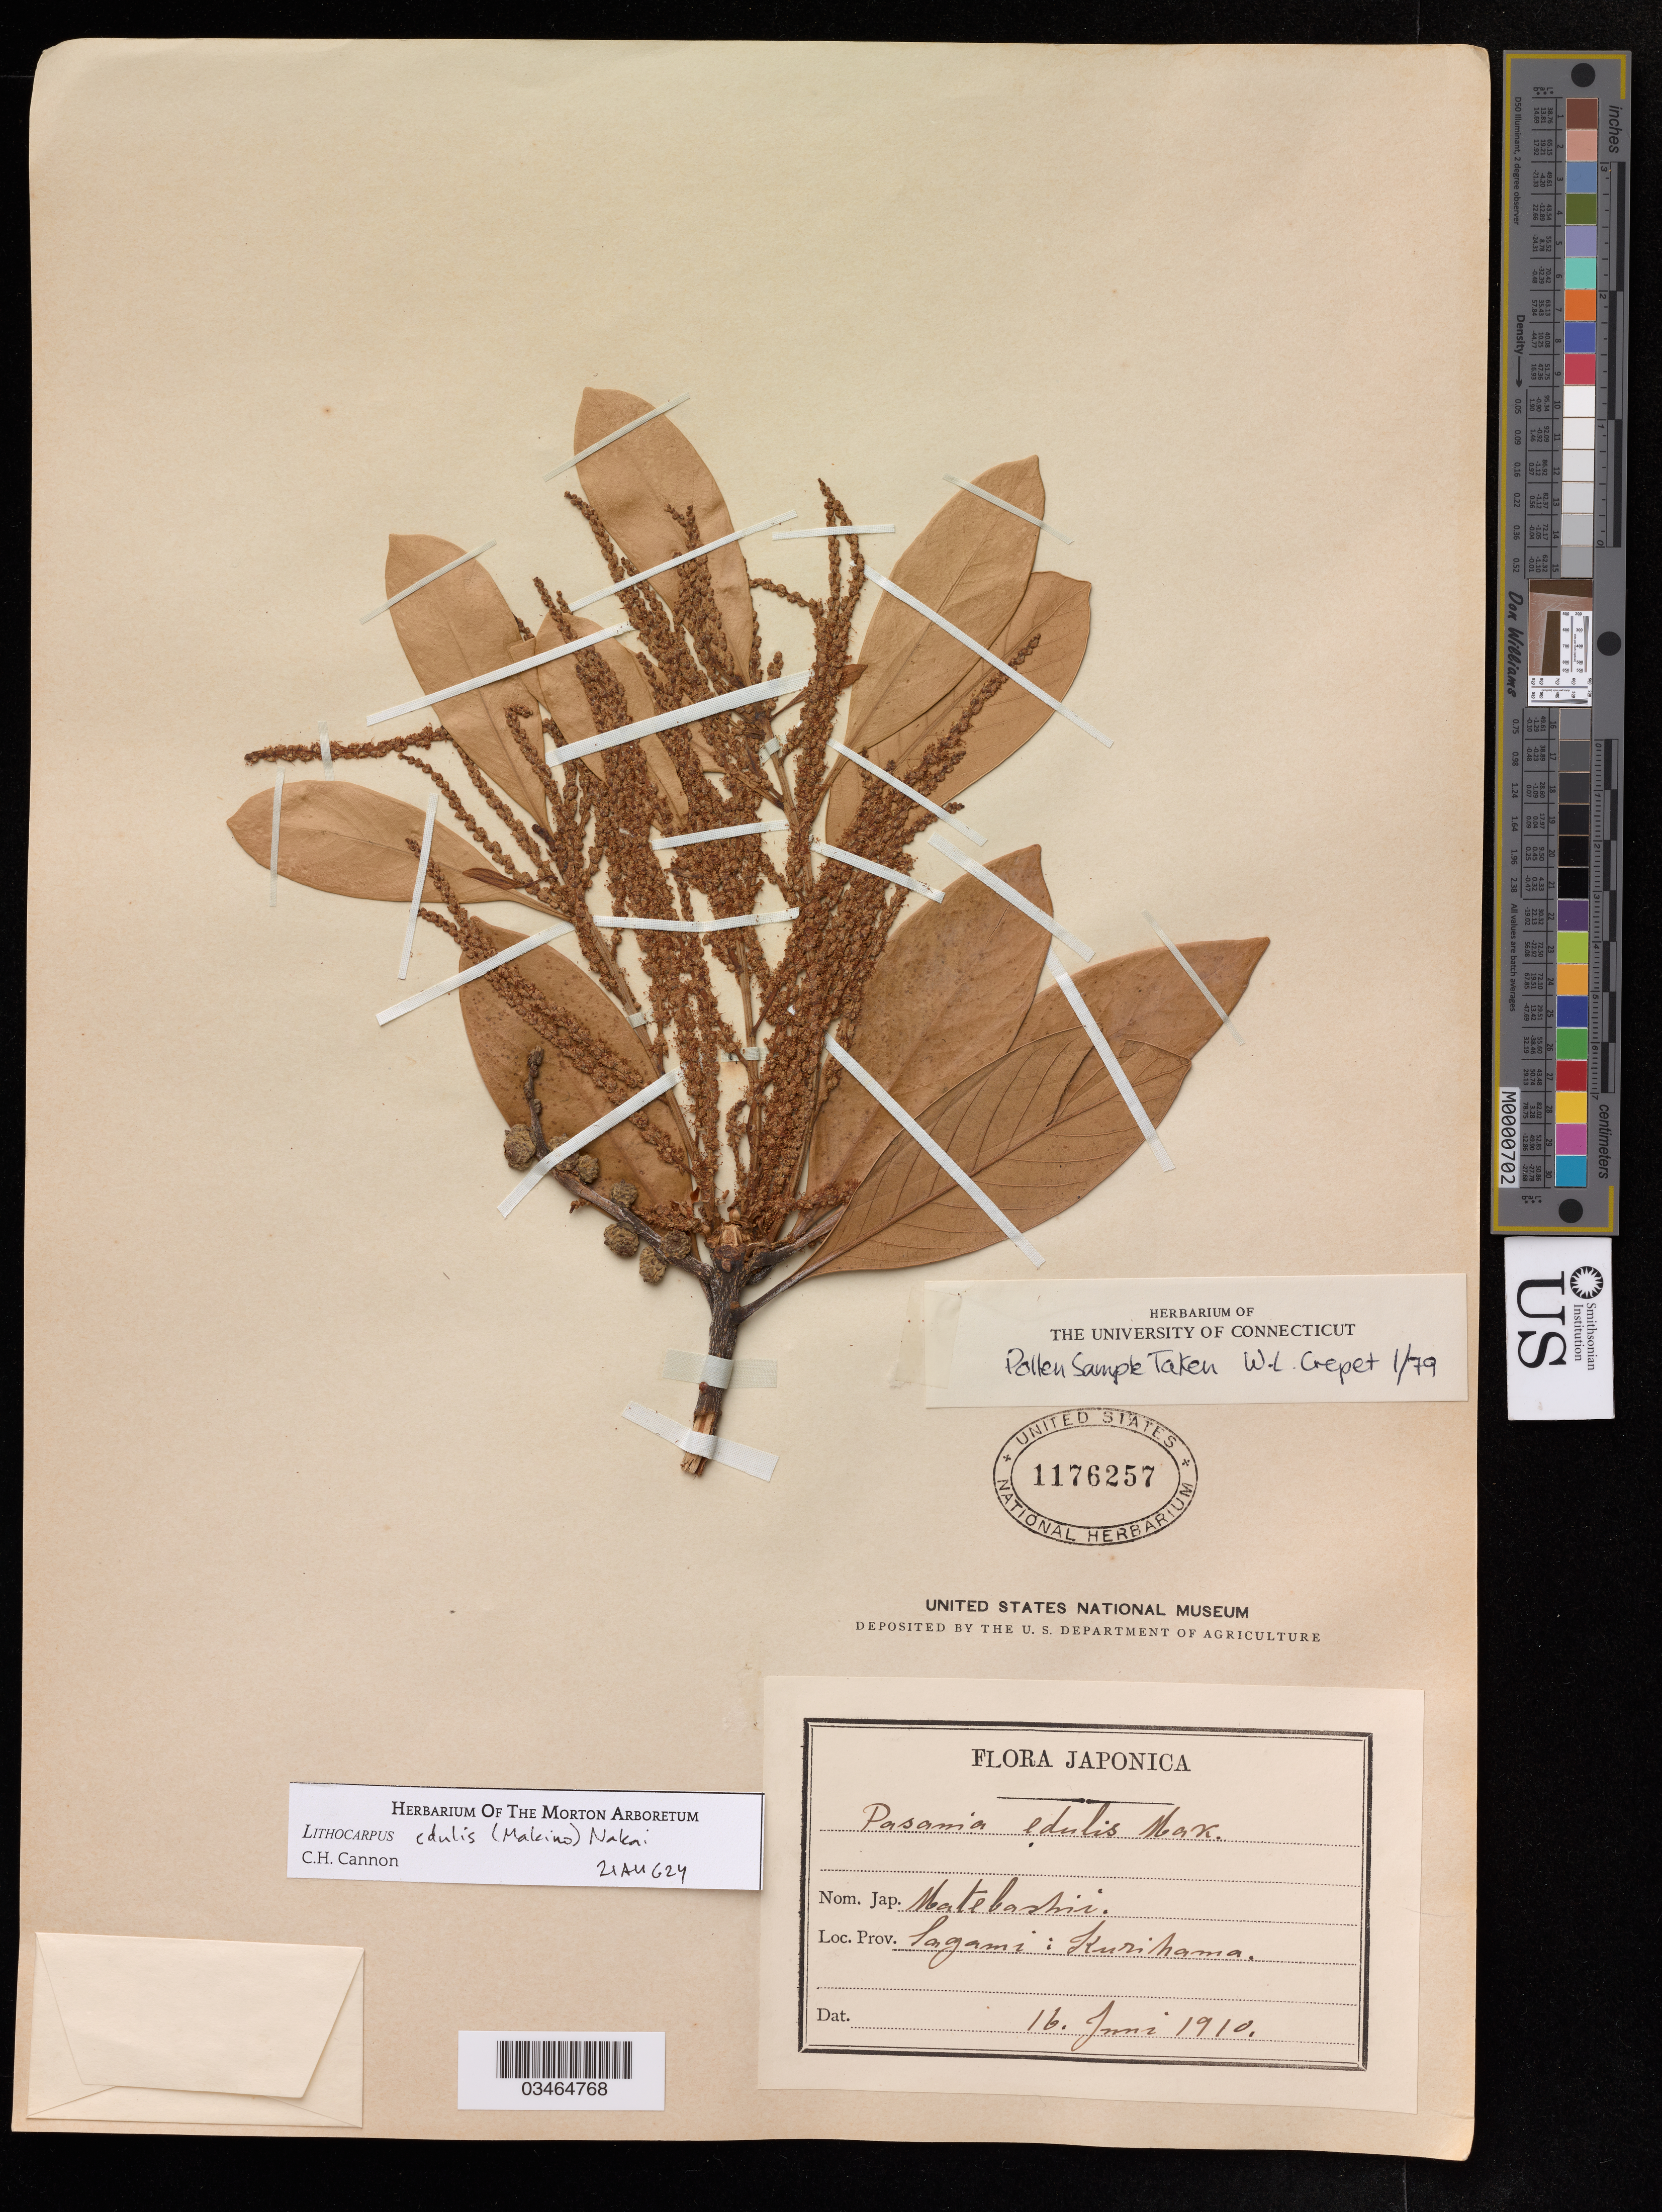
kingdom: Plantae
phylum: Tracheophyta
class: Magnoliopsida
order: Fagales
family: Fagaceae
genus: Pasania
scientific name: Pasania edulis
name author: Makino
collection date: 1910-06-16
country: Japan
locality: Sagami: Kurihama.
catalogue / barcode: US 1176257